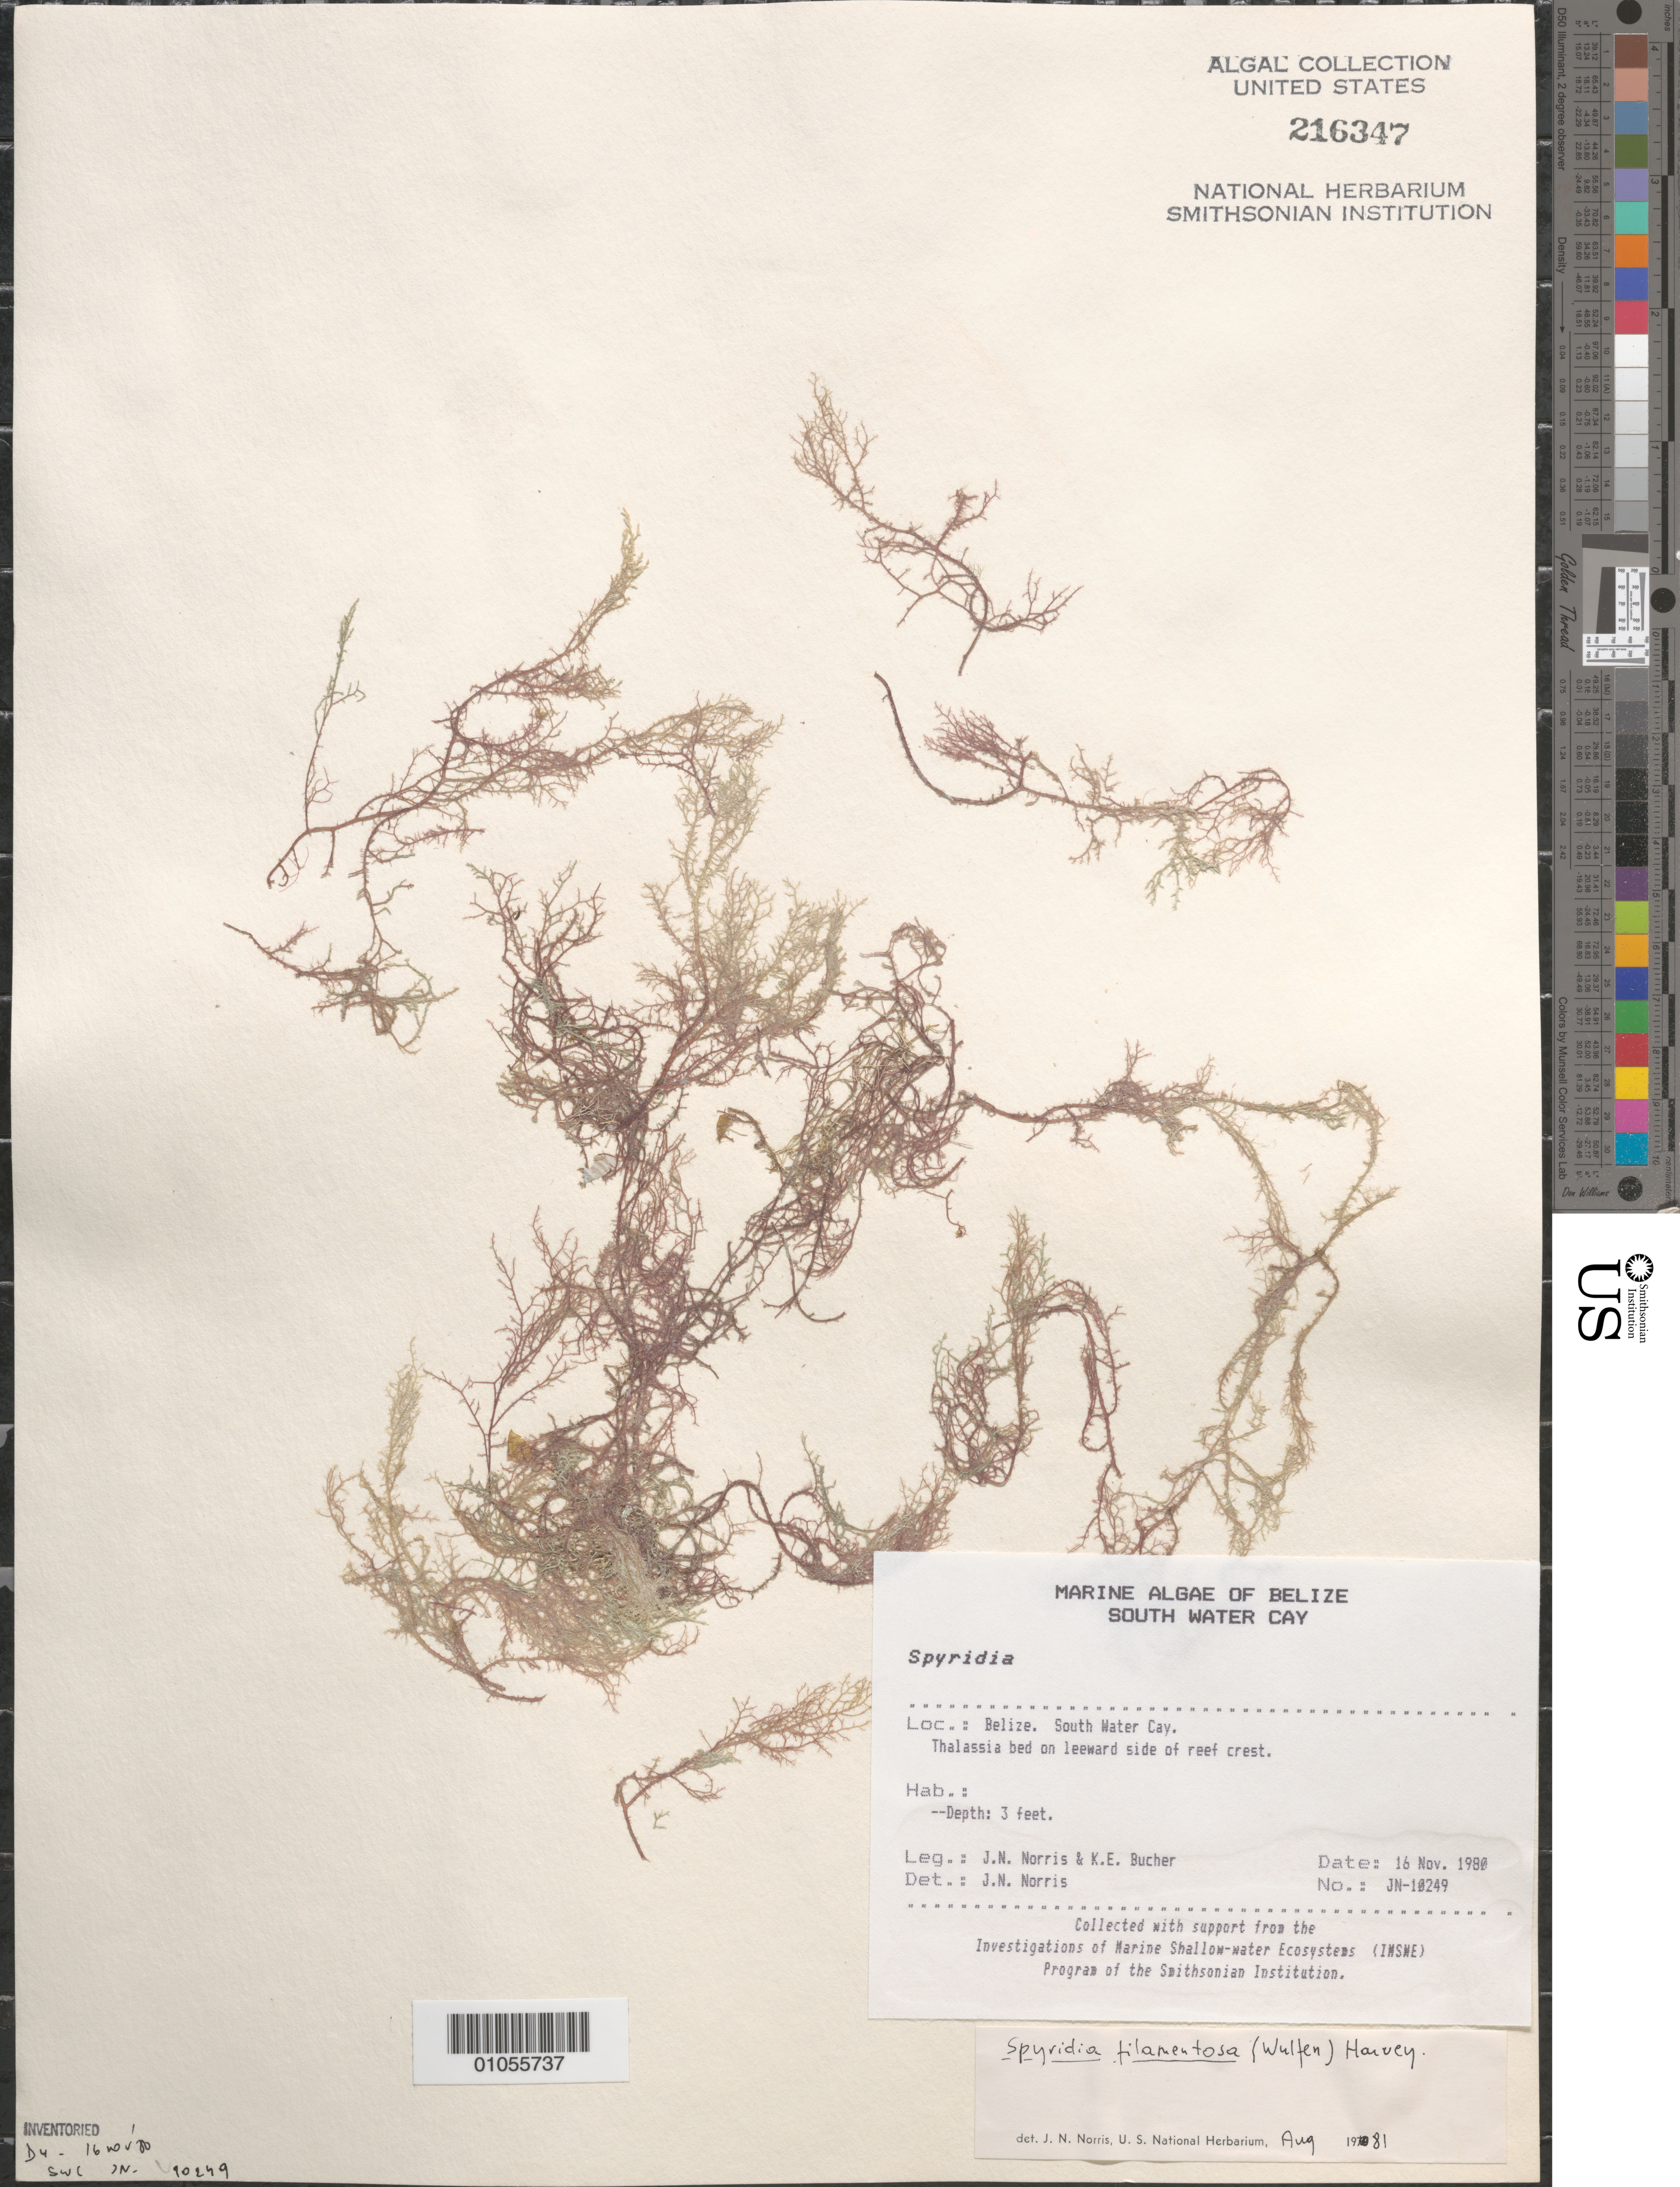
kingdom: Plantae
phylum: Rhodophyta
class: Florideophyceae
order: Ceramiales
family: Spyridiaceae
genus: Spyridia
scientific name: Spyridia filamentosa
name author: (Wulfen) Harv.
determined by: Norris, James N.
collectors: J. N. Norris & K. E. Bucher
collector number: JN-10249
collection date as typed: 16 Nov 1980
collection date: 1980-11-16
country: Belize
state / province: Stann Creek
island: South Water Cay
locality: Reef crest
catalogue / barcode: US 216347